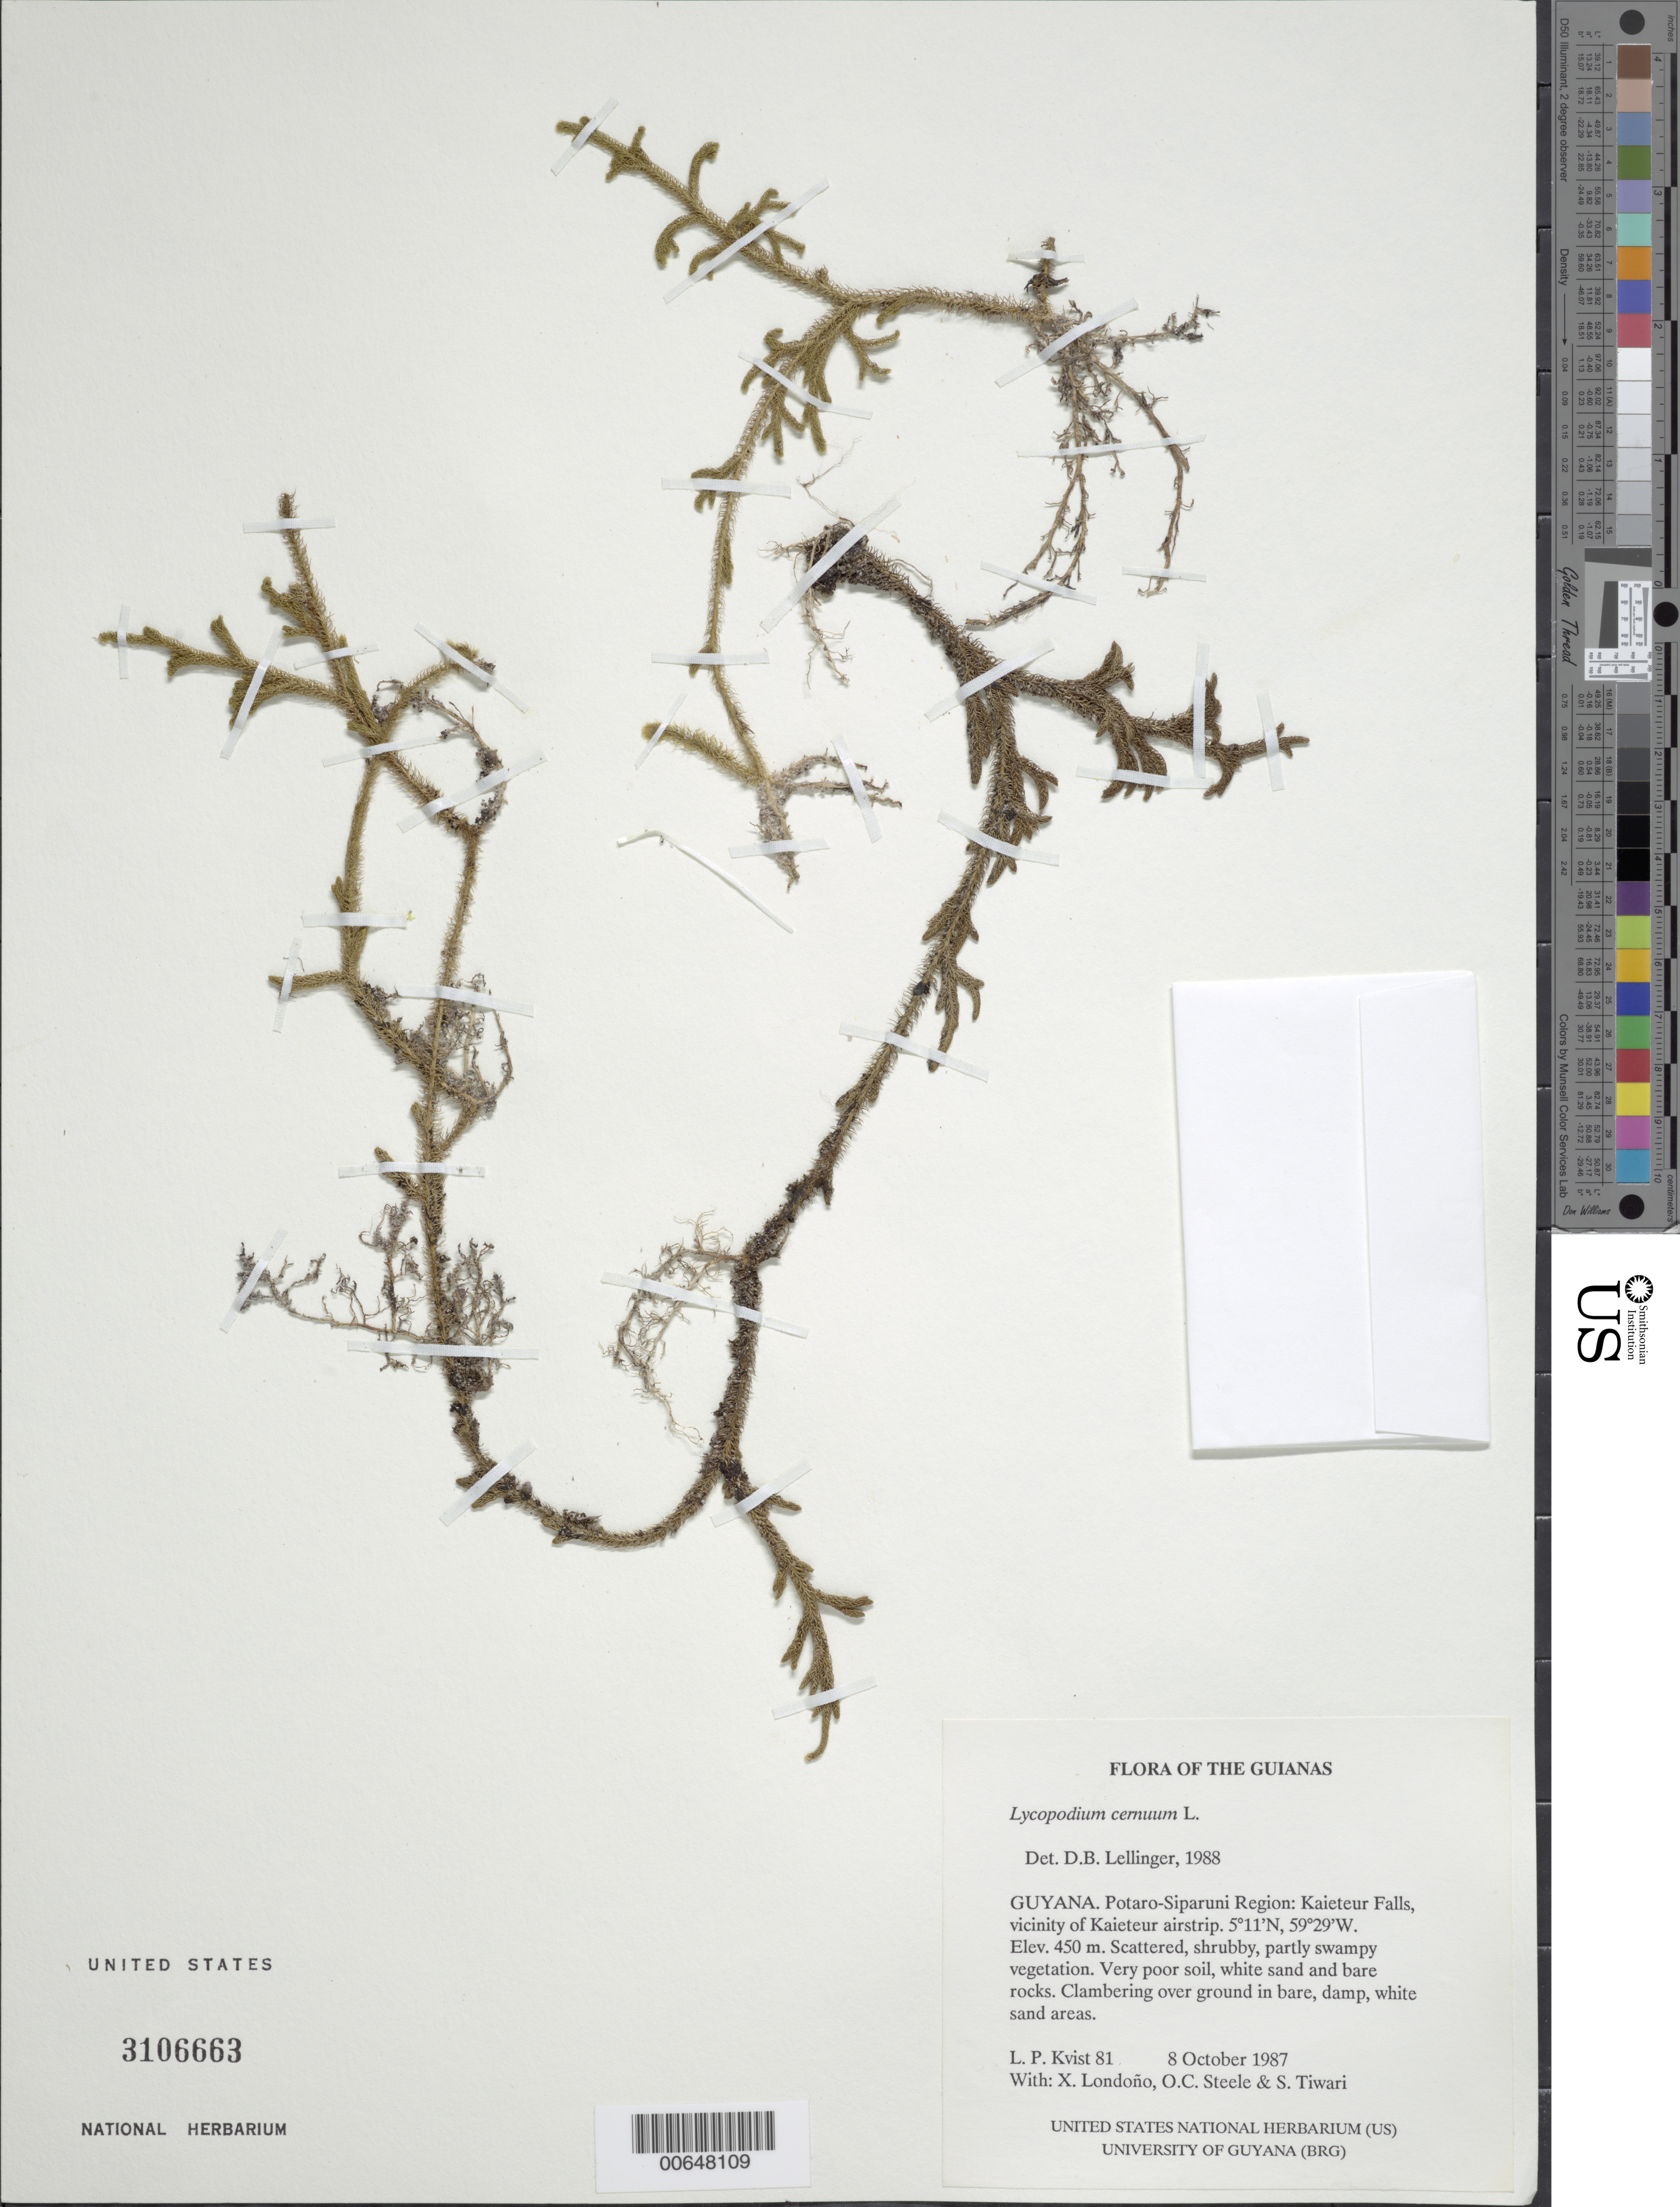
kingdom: Plantae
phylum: Tracheophyta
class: Lycopodiopsida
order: Lycopodiales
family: Lycopodiaceae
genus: Palhinhaea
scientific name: Palhinhaea cernua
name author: (L.) Vasc. & Franco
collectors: L. P. Kvist, X. Londoño, O. C. Steele & S. Tiwari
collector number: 81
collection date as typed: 8 October 1987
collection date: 1987-10-08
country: Guyana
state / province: Potaro-Siparuni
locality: Kaieteur Falls, vicinity of Kaieteur airstrip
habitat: Scattered, shrubby, partly swampy vegetation. Very poor soil, white sand and bare rocks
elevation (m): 450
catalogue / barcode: US 3106663